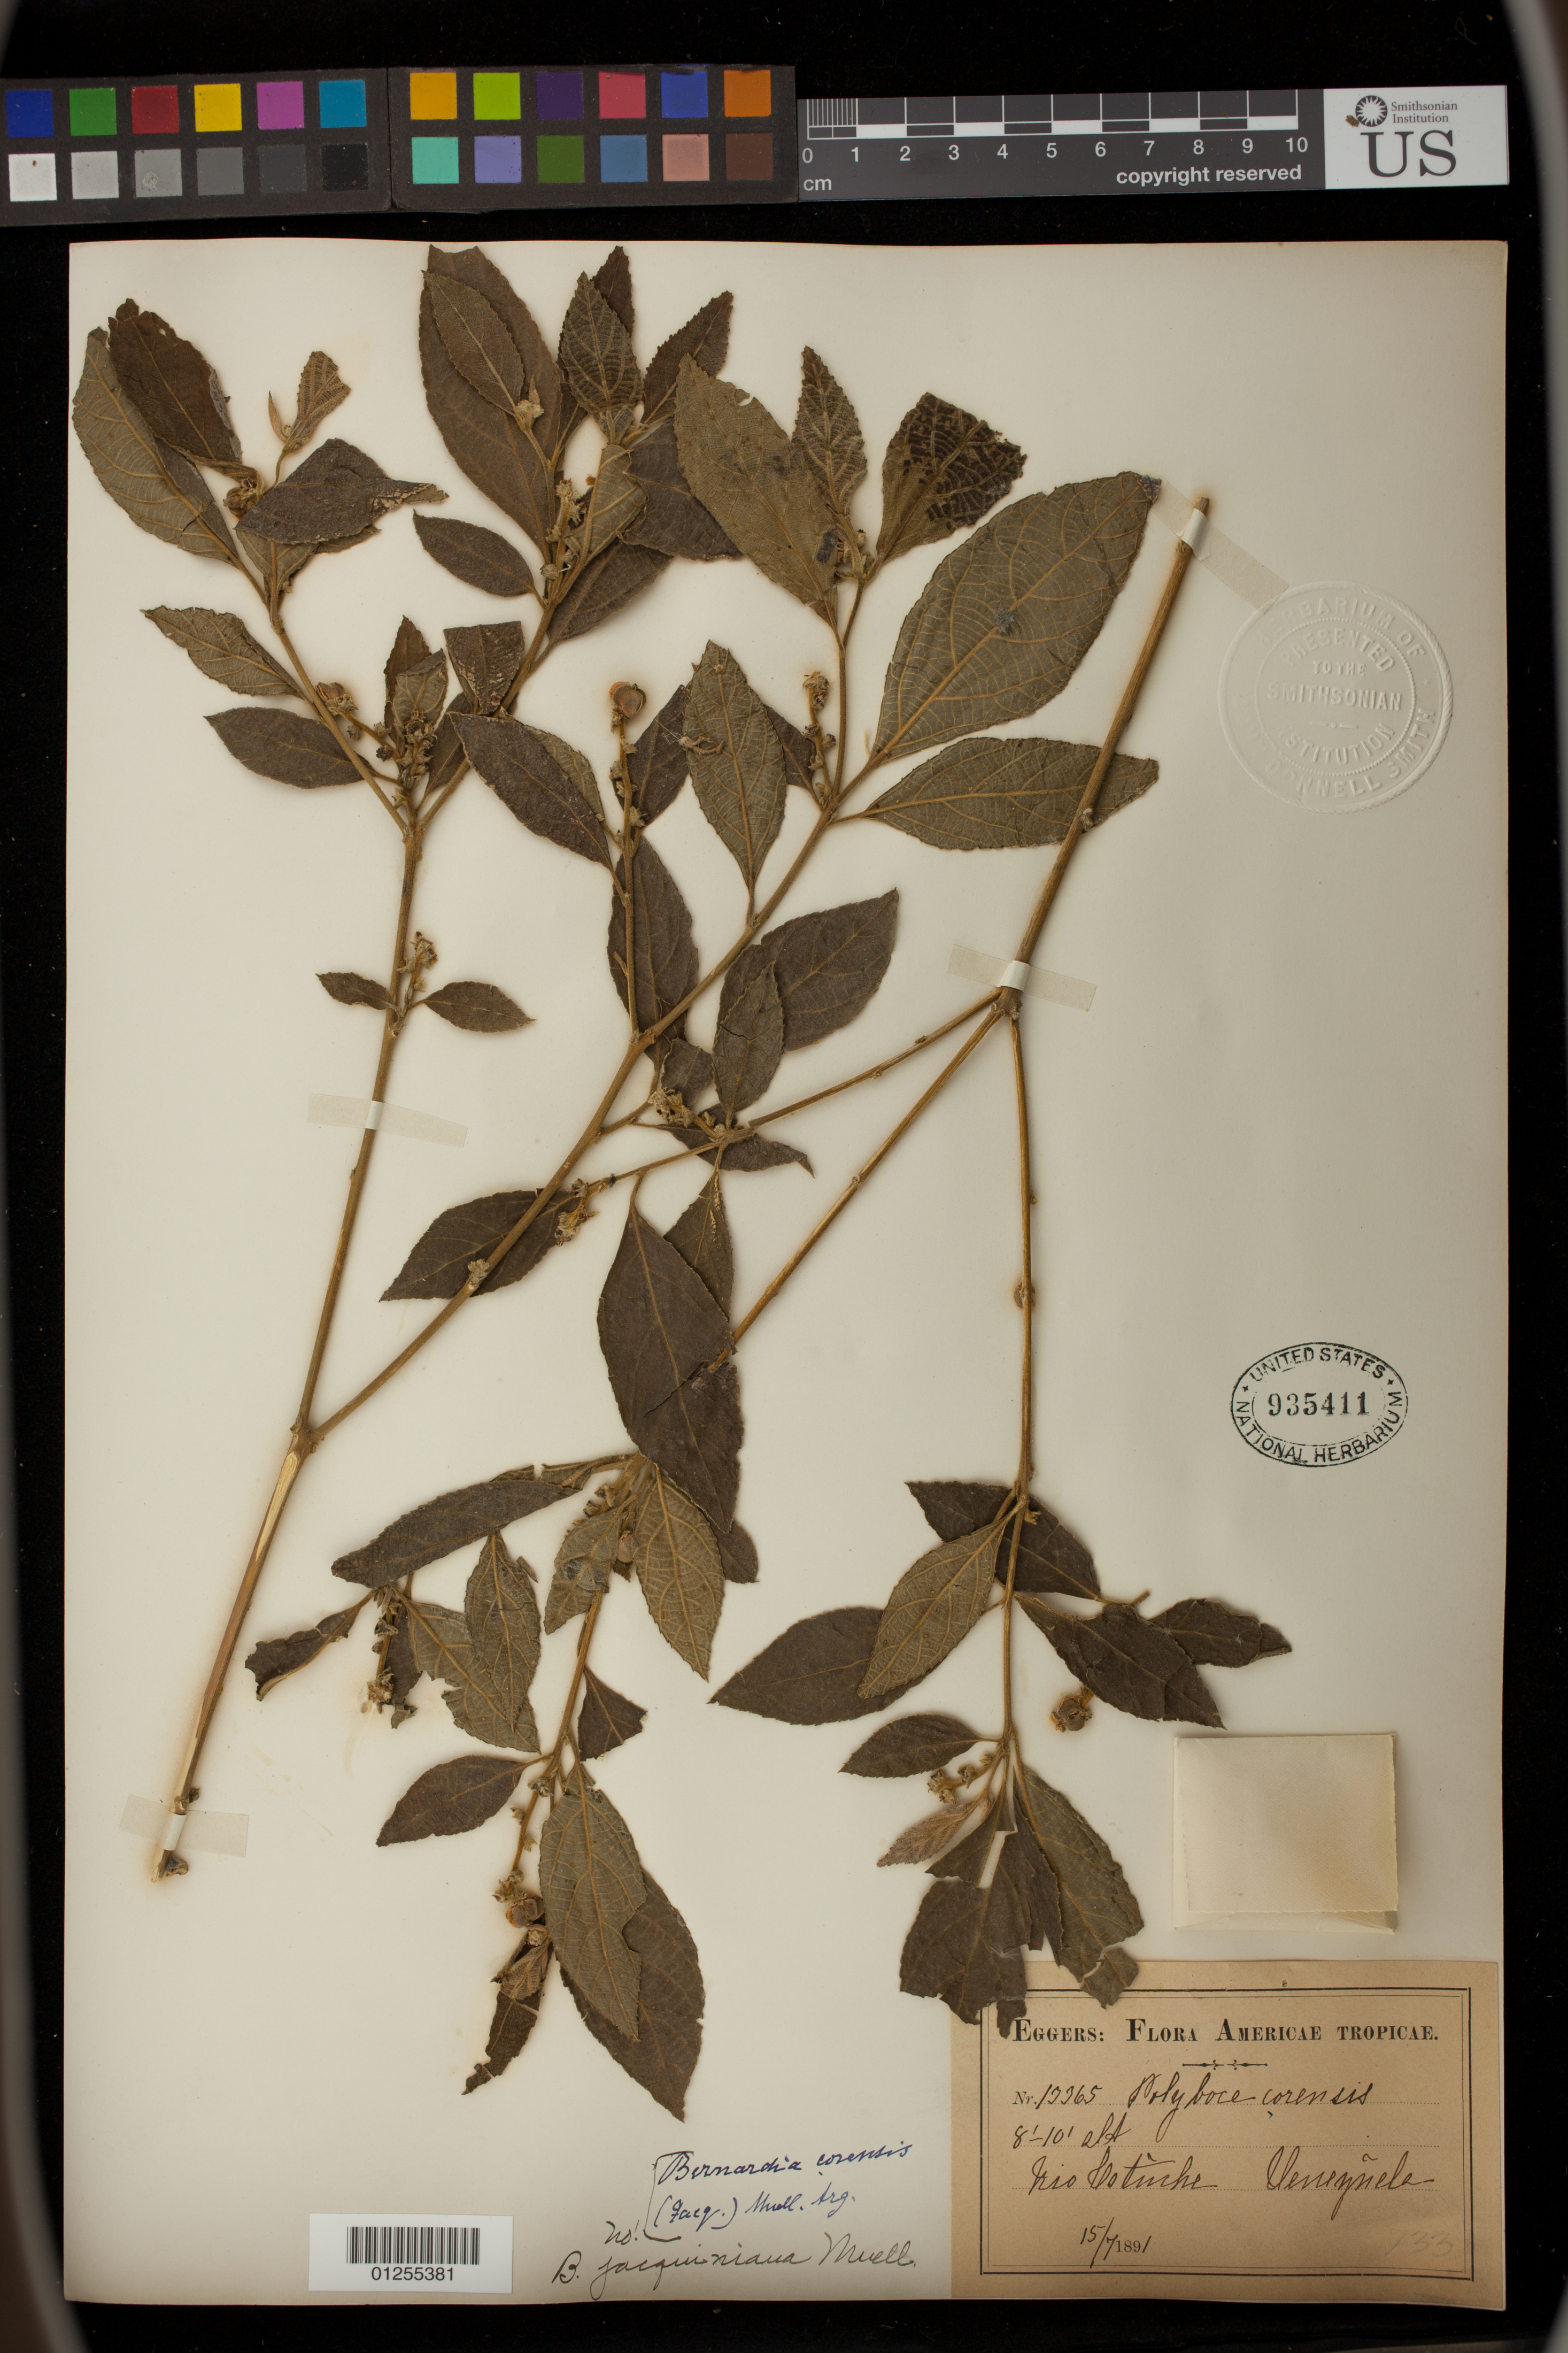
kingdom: Plantae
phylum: Tracheophyta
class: Magnoliopsida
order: Malpighiales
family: Euphorbiaceae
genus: Bernardia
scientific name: Bernardia jacquiniana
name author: Müll. Arg.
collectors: -. Eggers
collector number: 13365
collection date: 1891-07-15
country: Venezuela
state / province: Anzoategui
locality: Rio Catuche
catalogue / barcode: US 935411